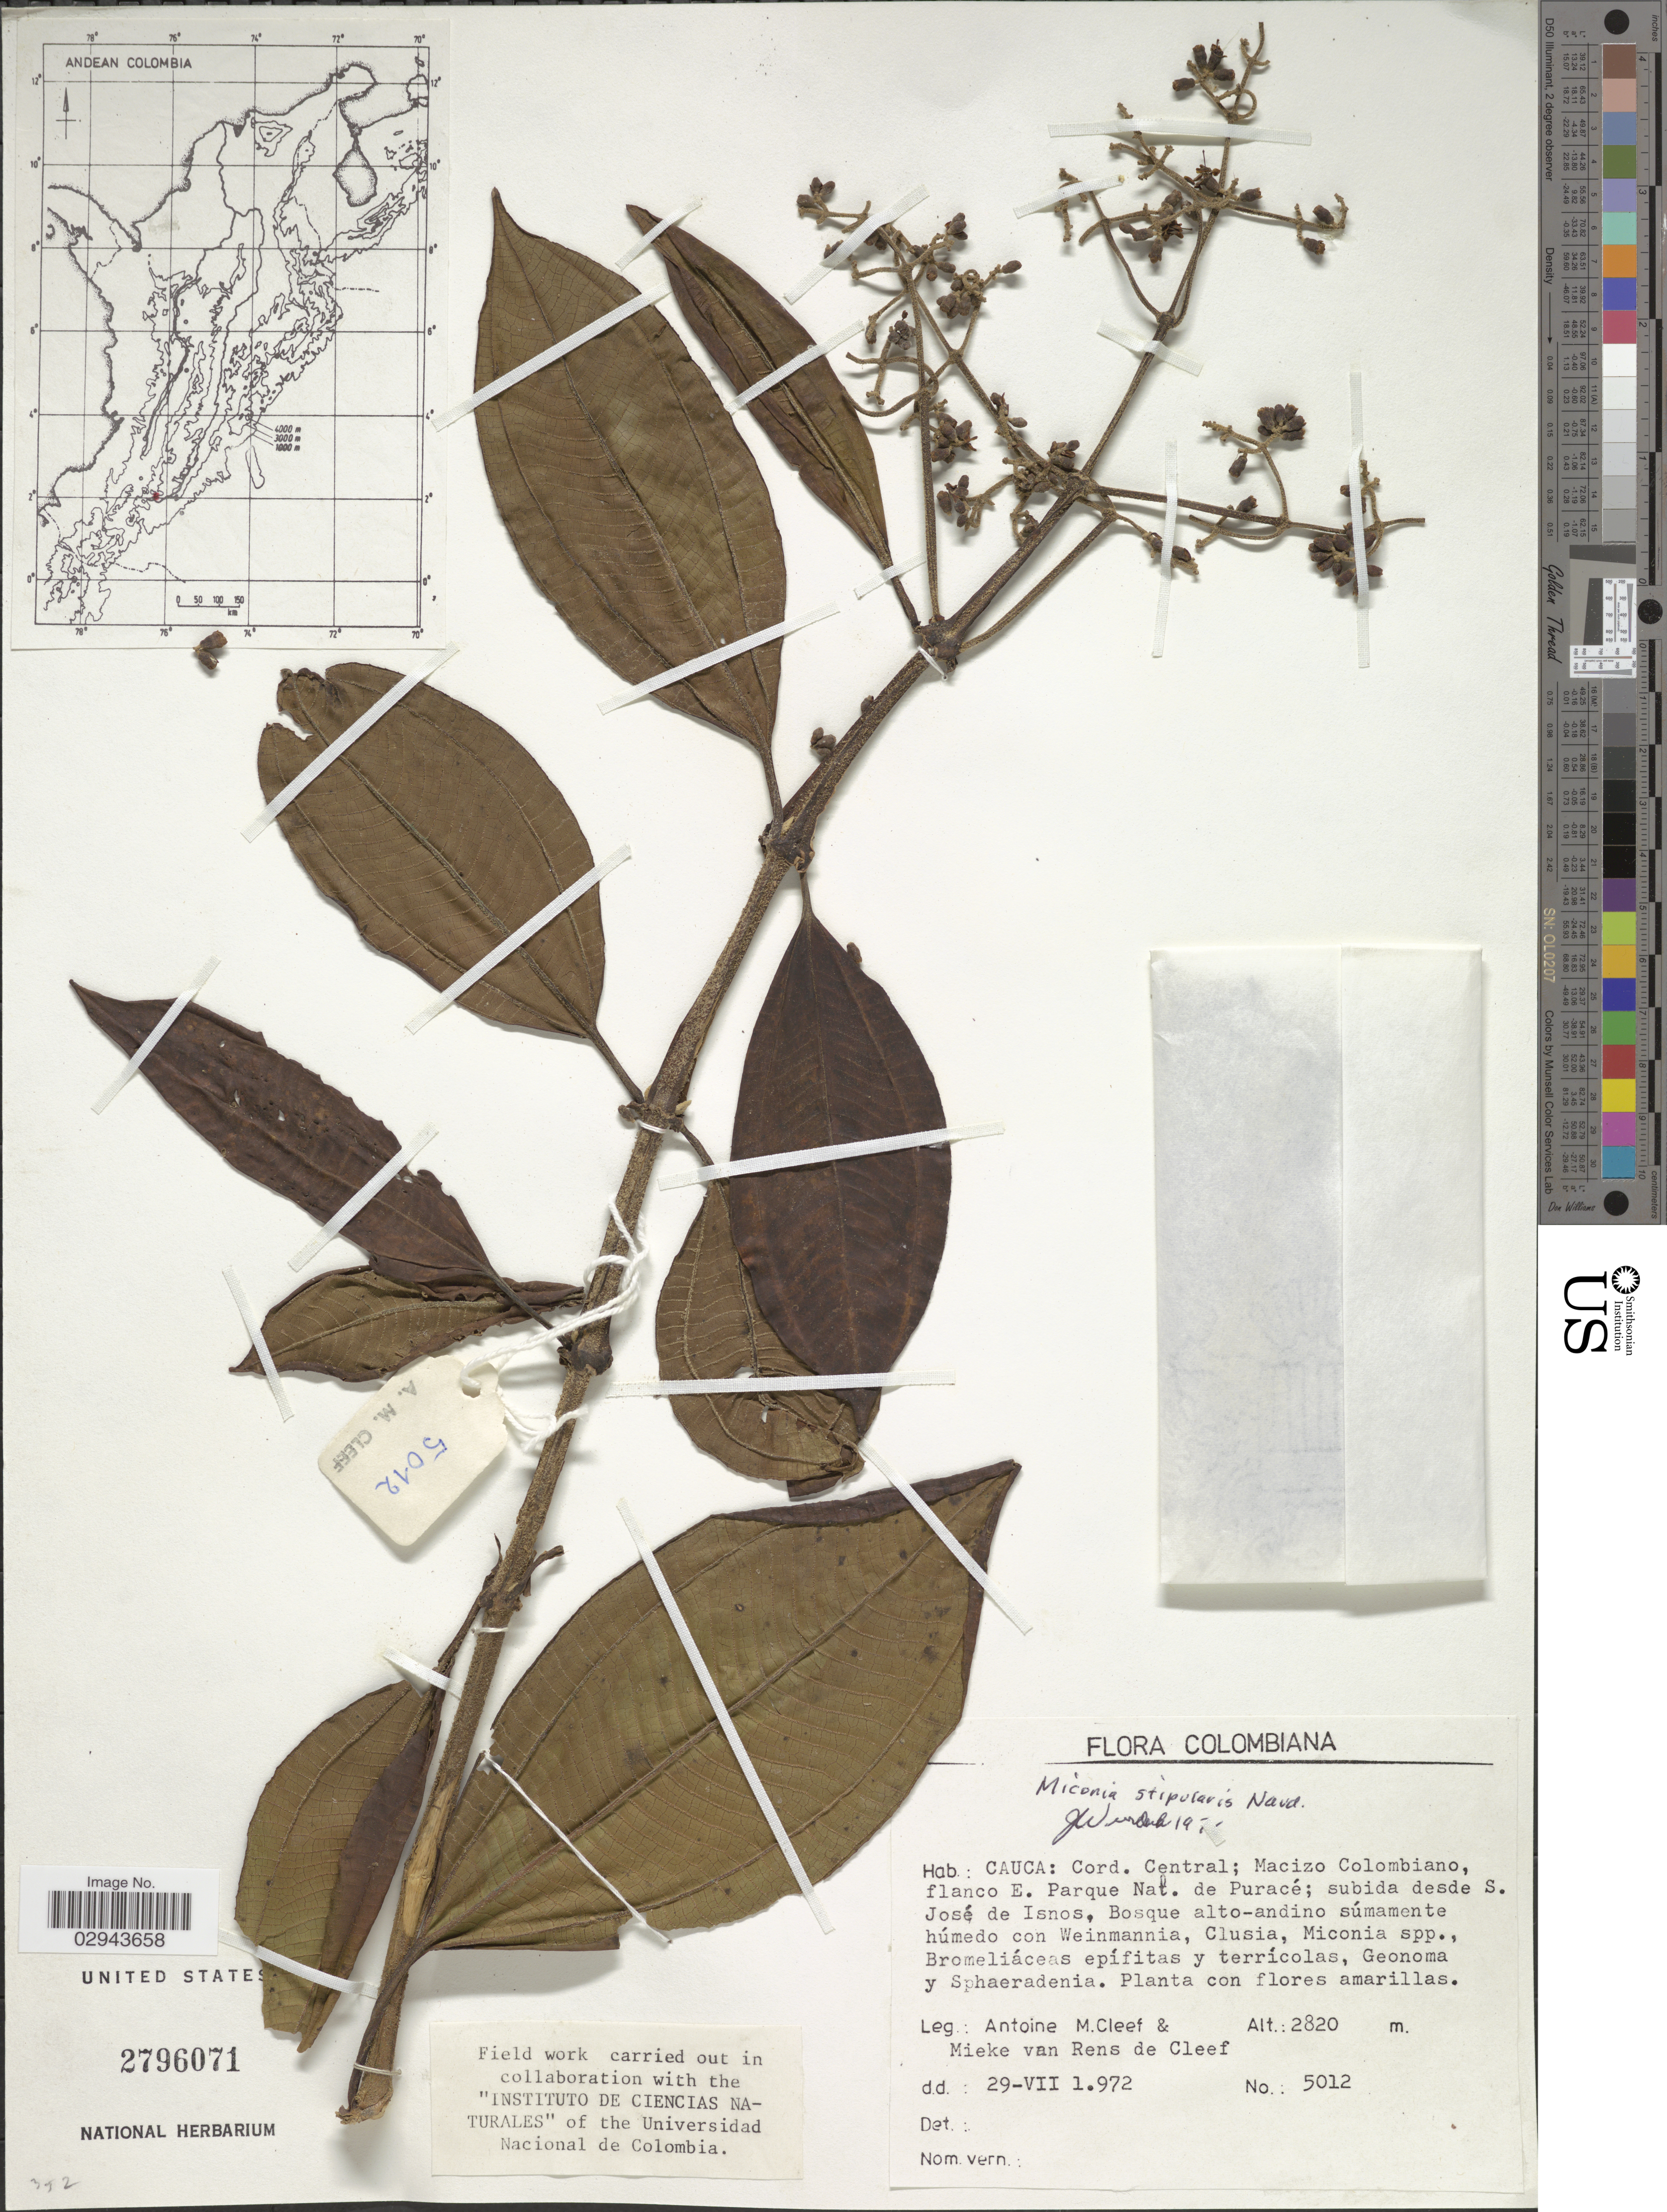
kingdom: Plantae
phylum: Tracheophyta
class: Magnoliopsida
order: Myrtales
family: Melastomataceae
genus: Miconia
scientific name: Miconia stipularis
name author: Naudin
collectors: A. M. Cleef & A. M. van Rens de Cleef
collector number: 5012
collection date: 1972-07-29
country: Colombia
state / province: Cauca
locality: Cord. Central; Macizo Colombiano, flanco E. Parque Nat. de Puracé; subida desde S. José de Isnos.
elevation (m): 2820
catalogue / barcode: US 2796071